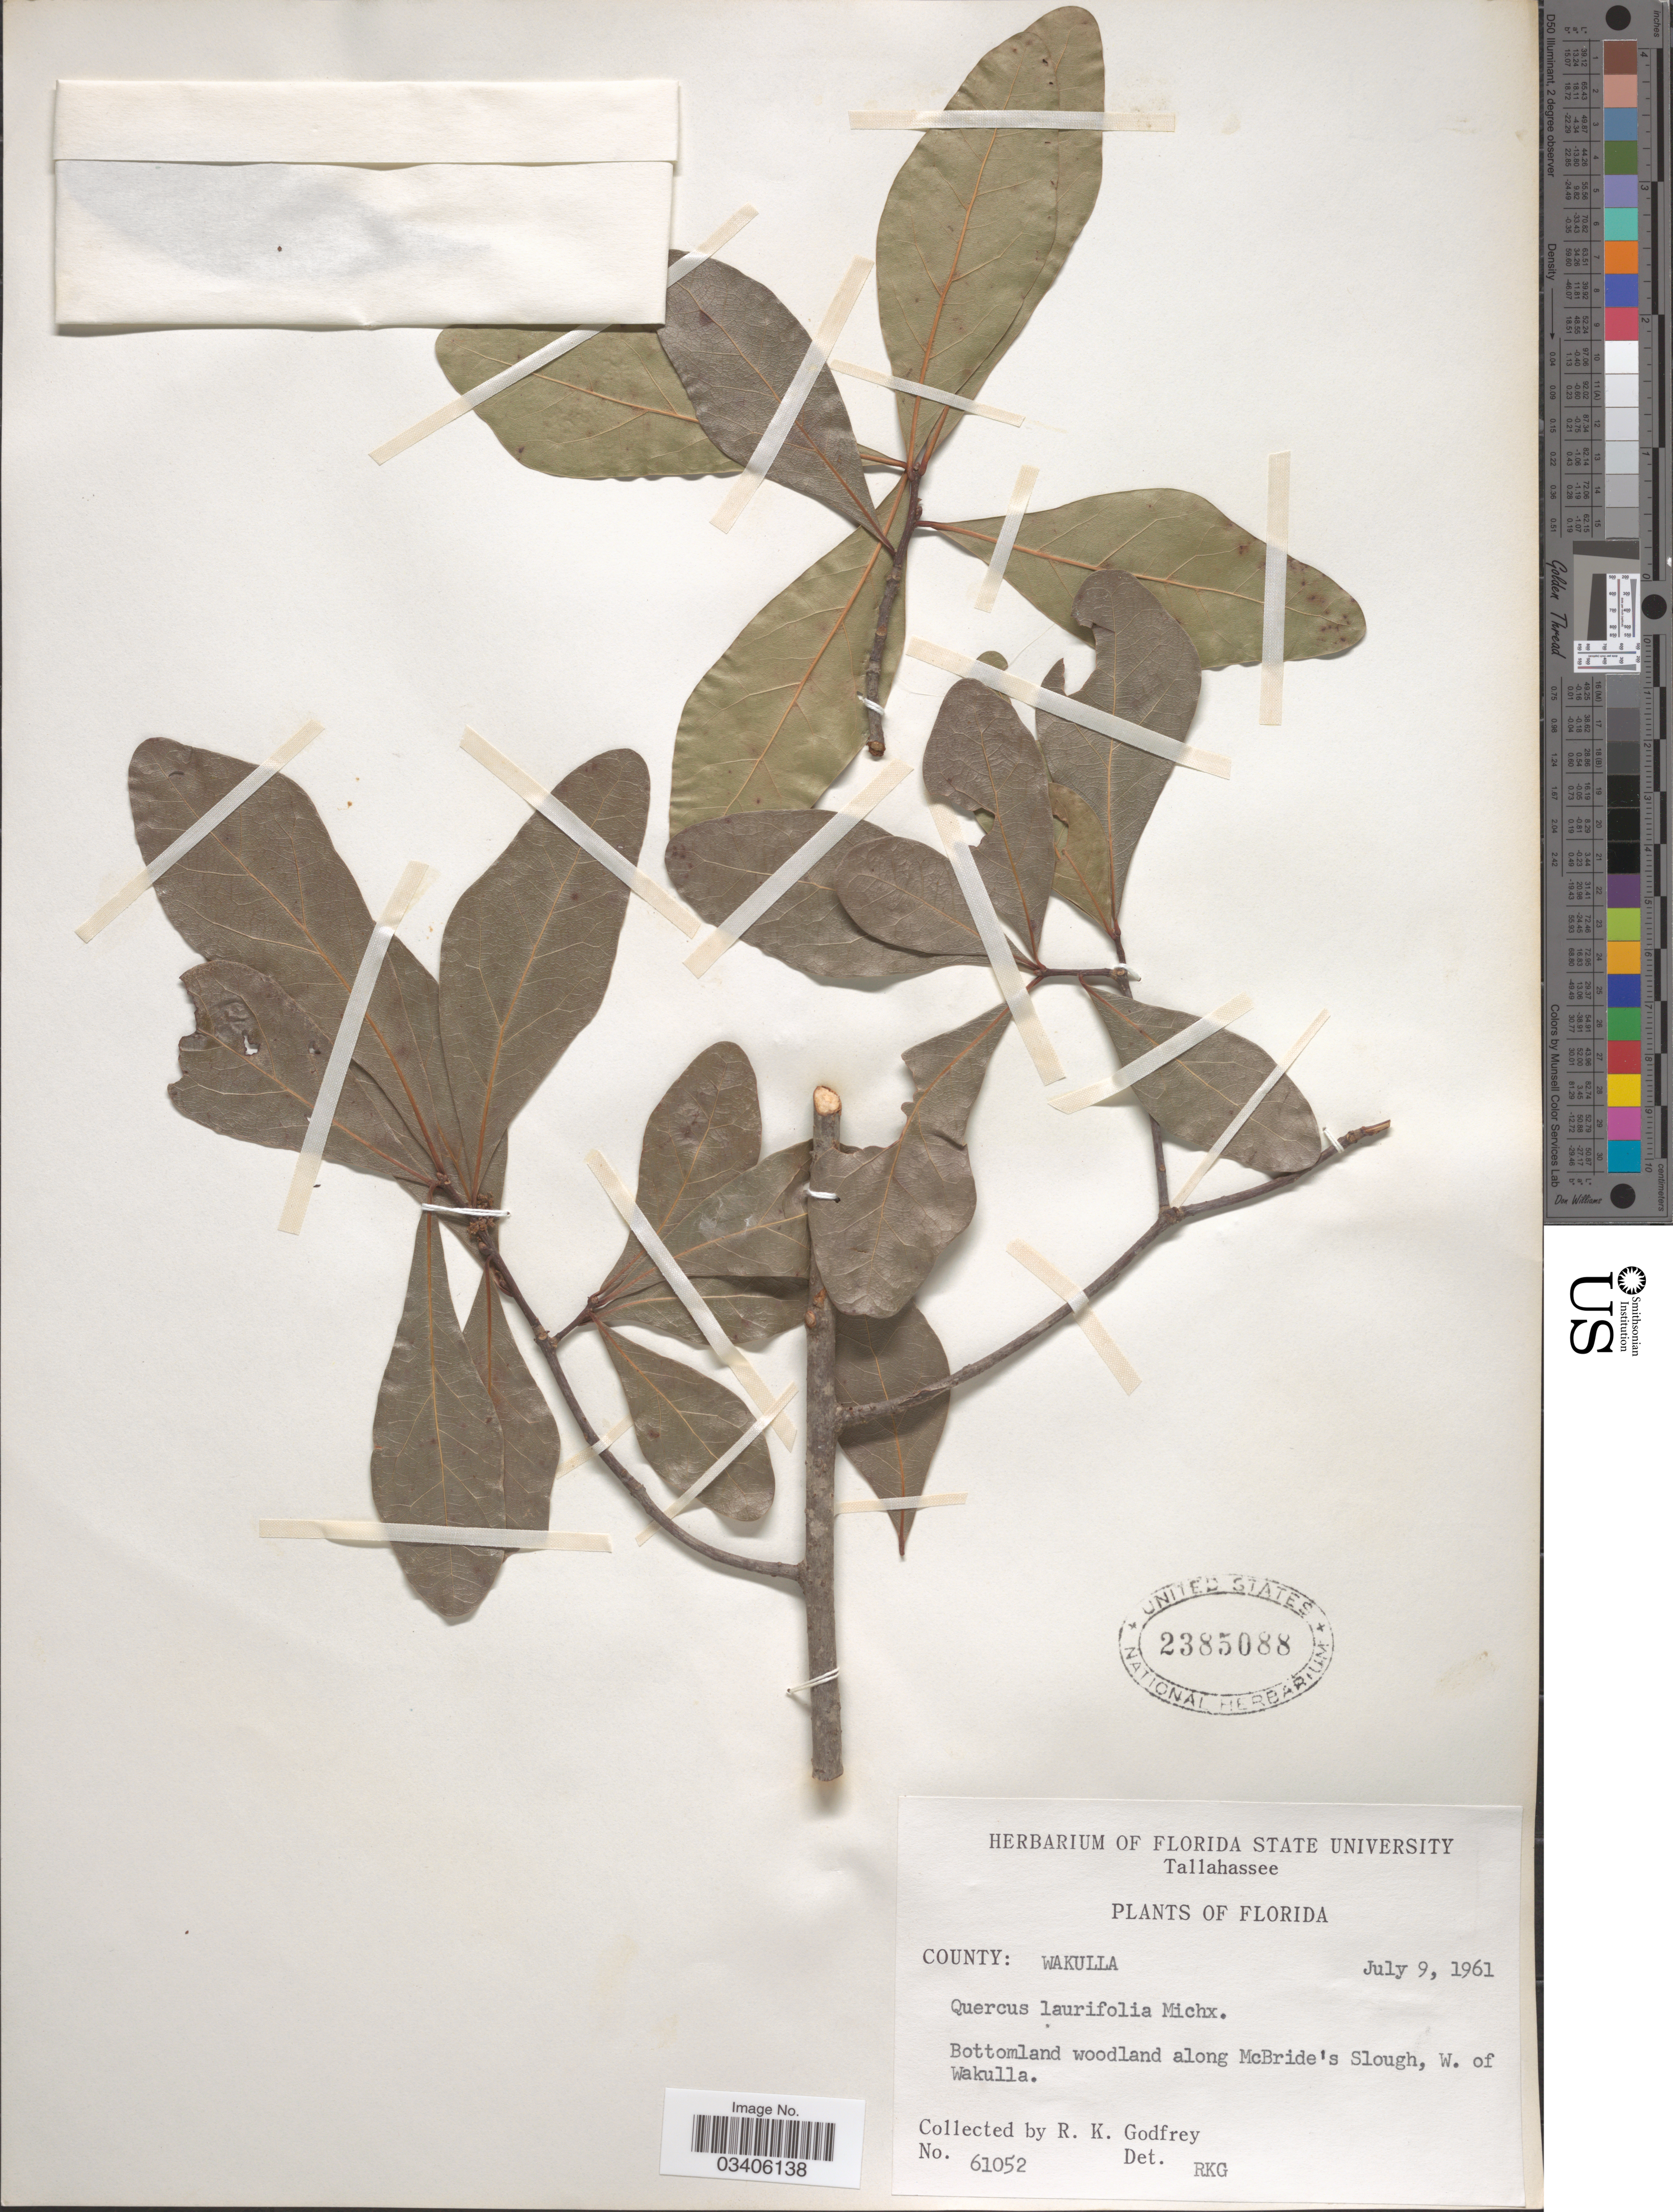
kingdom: Plantae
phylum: Tracheophyta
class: Magnoliopsida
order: Fagales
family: Fagaceae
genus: Quercus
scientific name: Quercus laurifolia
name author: Michx.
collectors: R. K. Godfrey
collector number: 61052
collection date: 1961-07-09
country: United States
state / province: Florida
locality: Bottomland woodland along McBride's Slough, W. of Wakulla.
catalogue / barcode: US 2385088